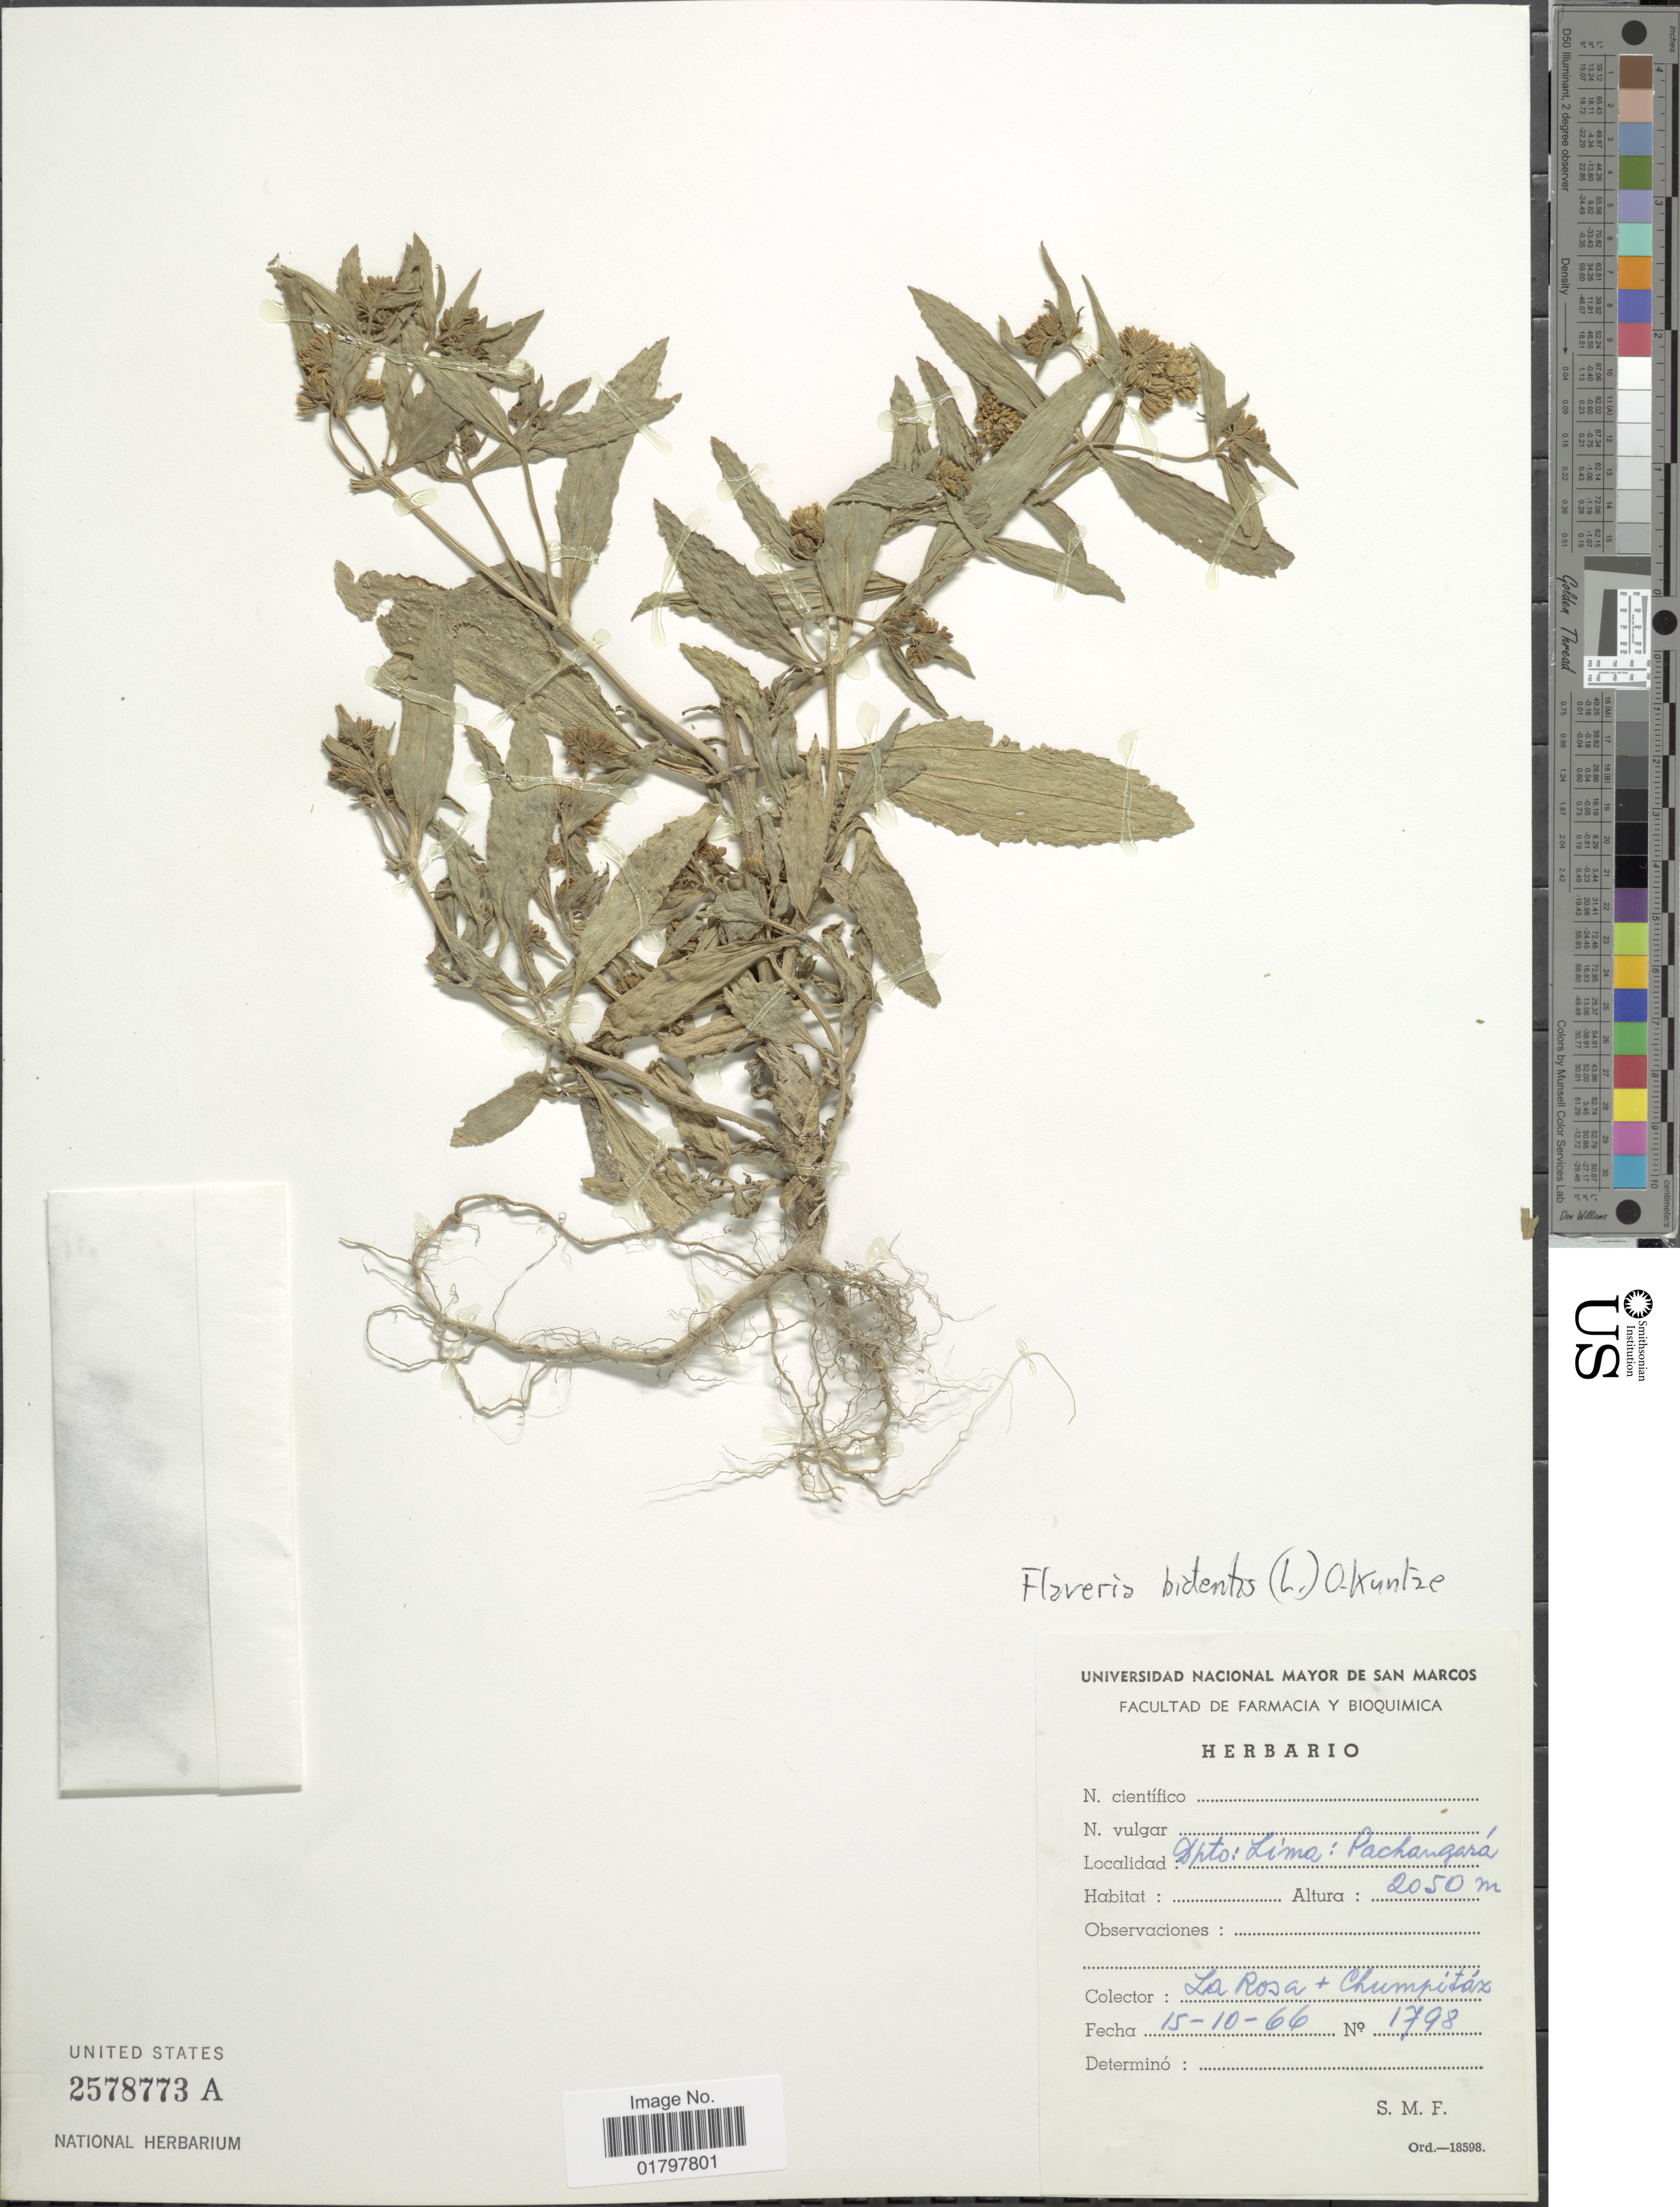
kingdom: Plantae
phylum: Tracheophyta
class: Magnoliopsida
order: Asterales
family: Asteraceae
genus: Flaveria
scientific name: Flaveria bidentis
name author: (L.) Kuntze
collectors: -. La Rosa & Chumpitáz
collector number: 1798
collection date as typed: Transcribed d/m/y: 15/10/66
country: Peru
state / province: Lima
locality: Dpto: Lima: Pachangará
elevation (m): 2050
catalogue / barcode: US 2578773A